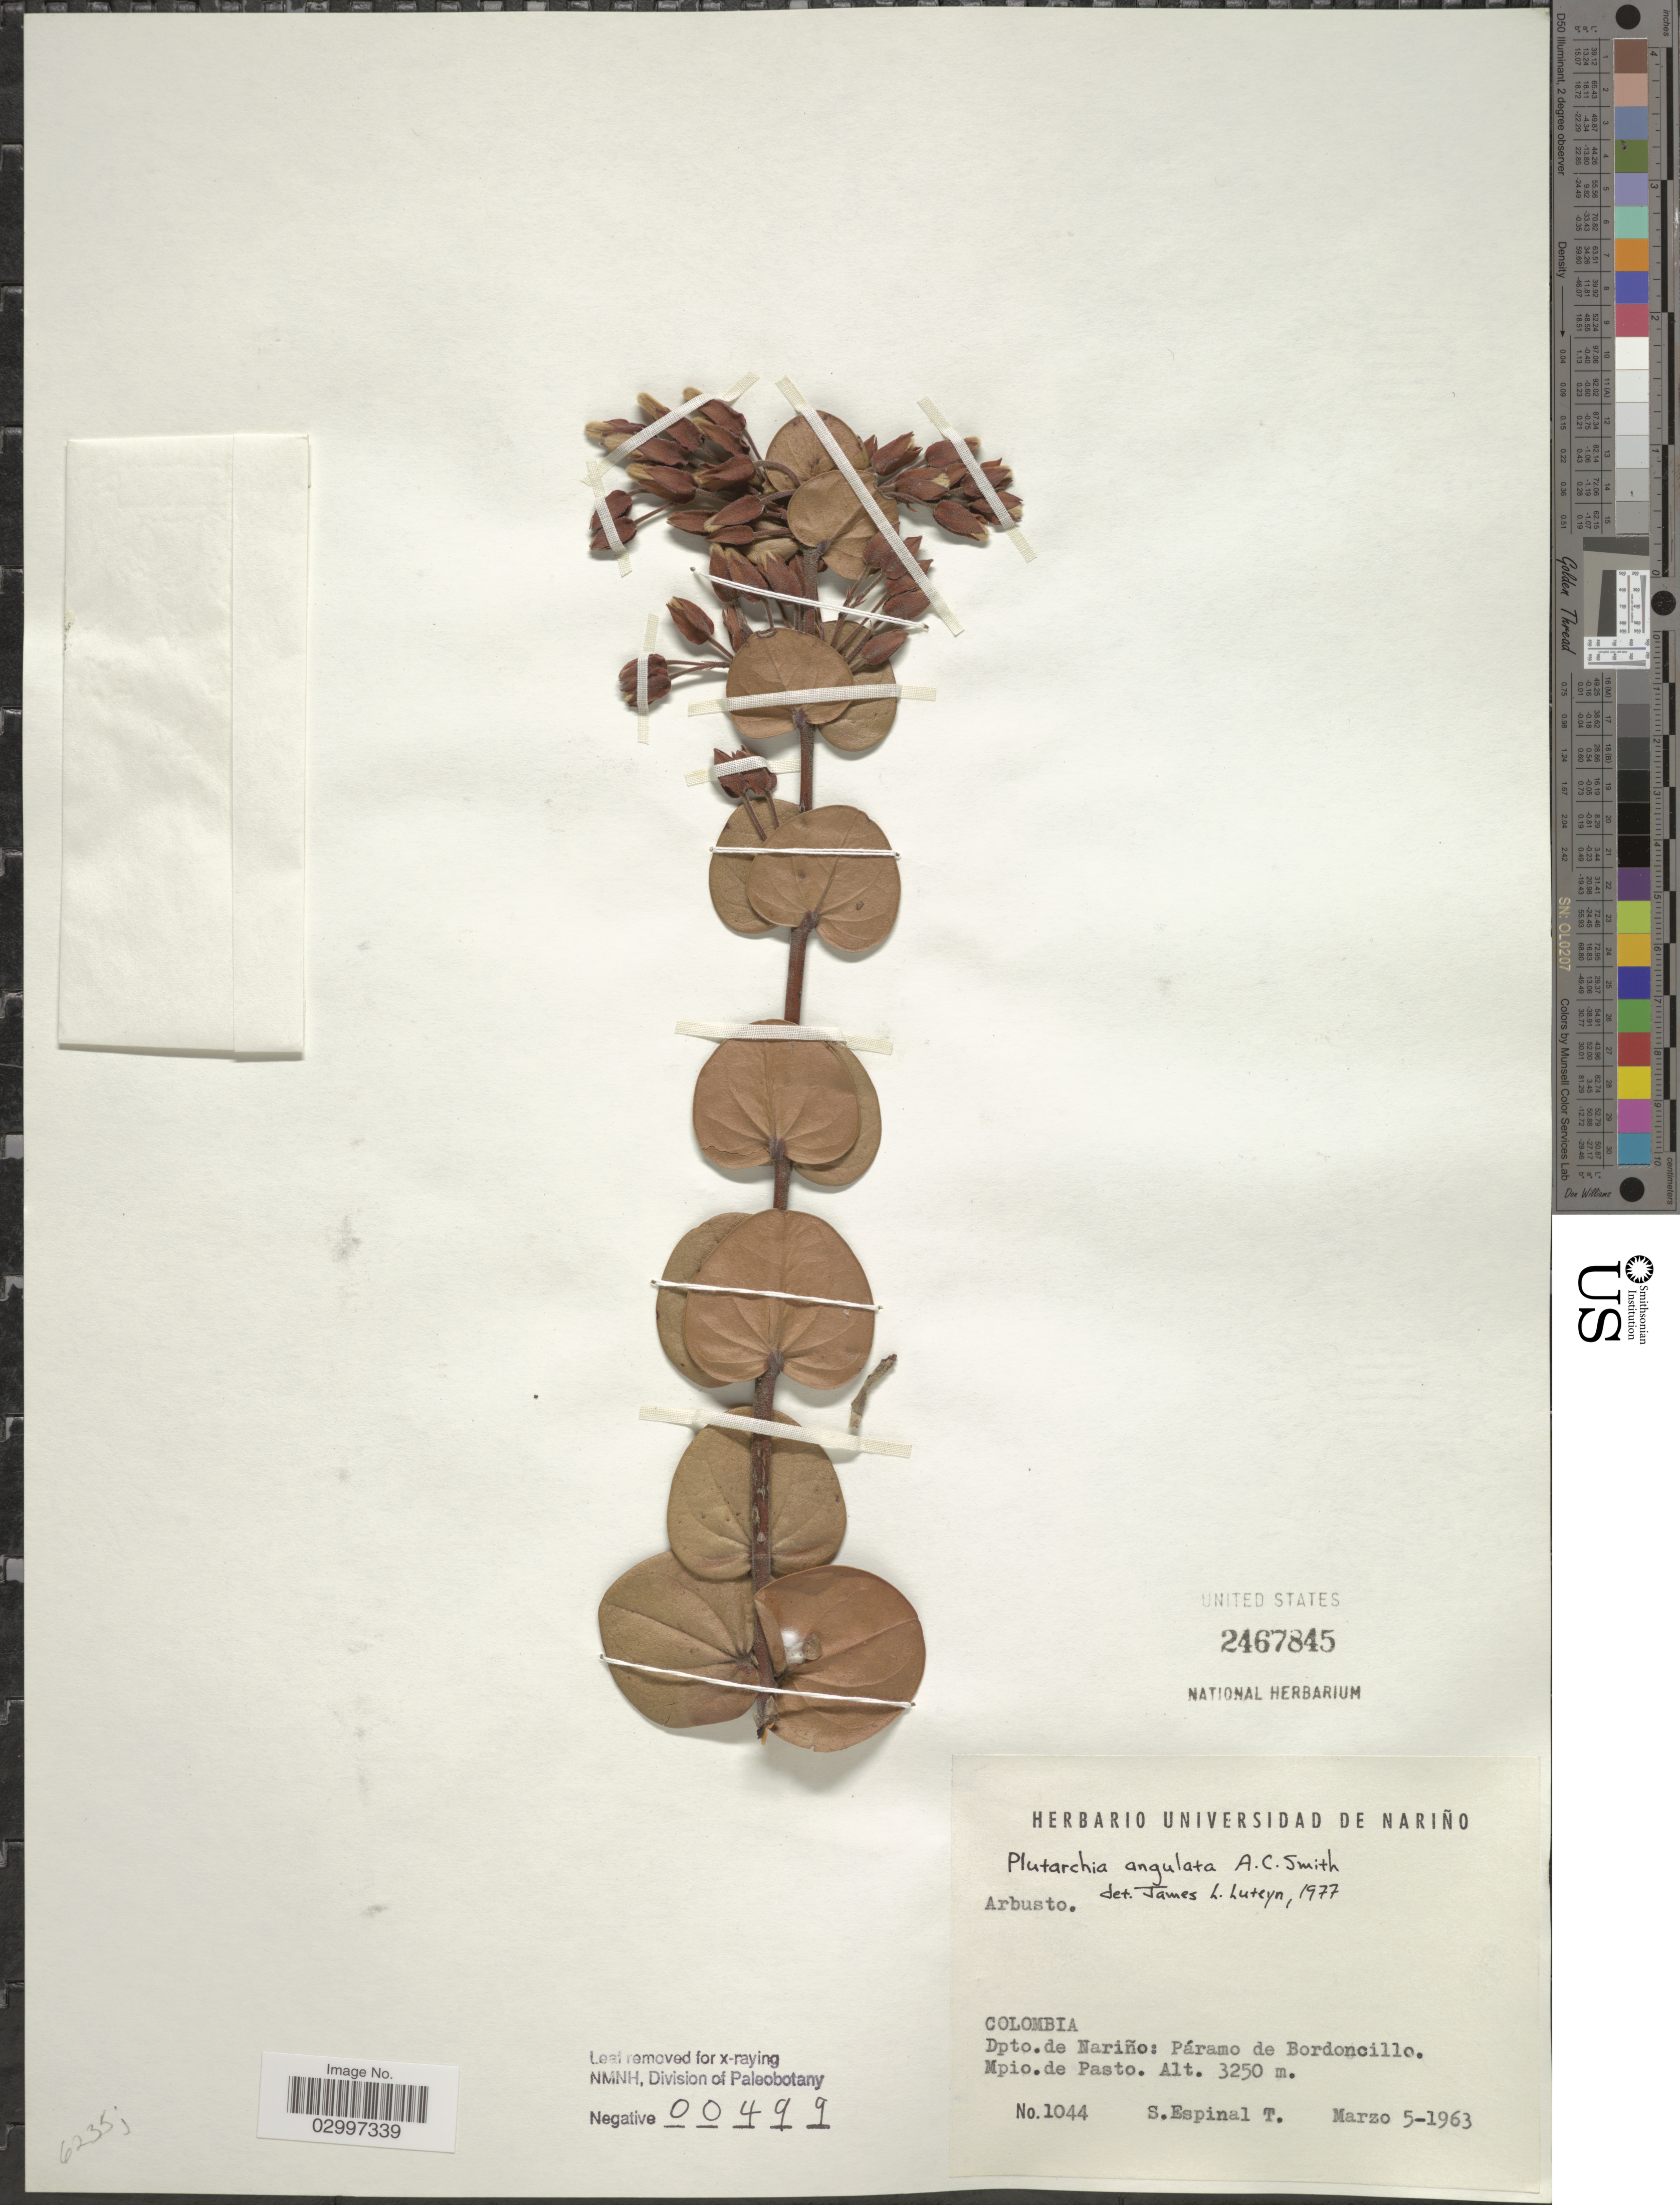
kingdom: Plantae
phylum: Tracheophyta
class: Magnoliopsida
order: Ericales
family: Ericaceae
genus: Plutarchia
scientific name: Plutarchia angulata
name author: A.C. Sm.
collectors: S. Espinal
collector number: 1044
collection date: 1963-03-05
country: Colombia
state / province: Nariño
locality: Dpto. de Nariño, Páramo de Bordoncillo, Mpio. de Pasto.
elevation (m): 3250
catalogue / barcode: US 2467845